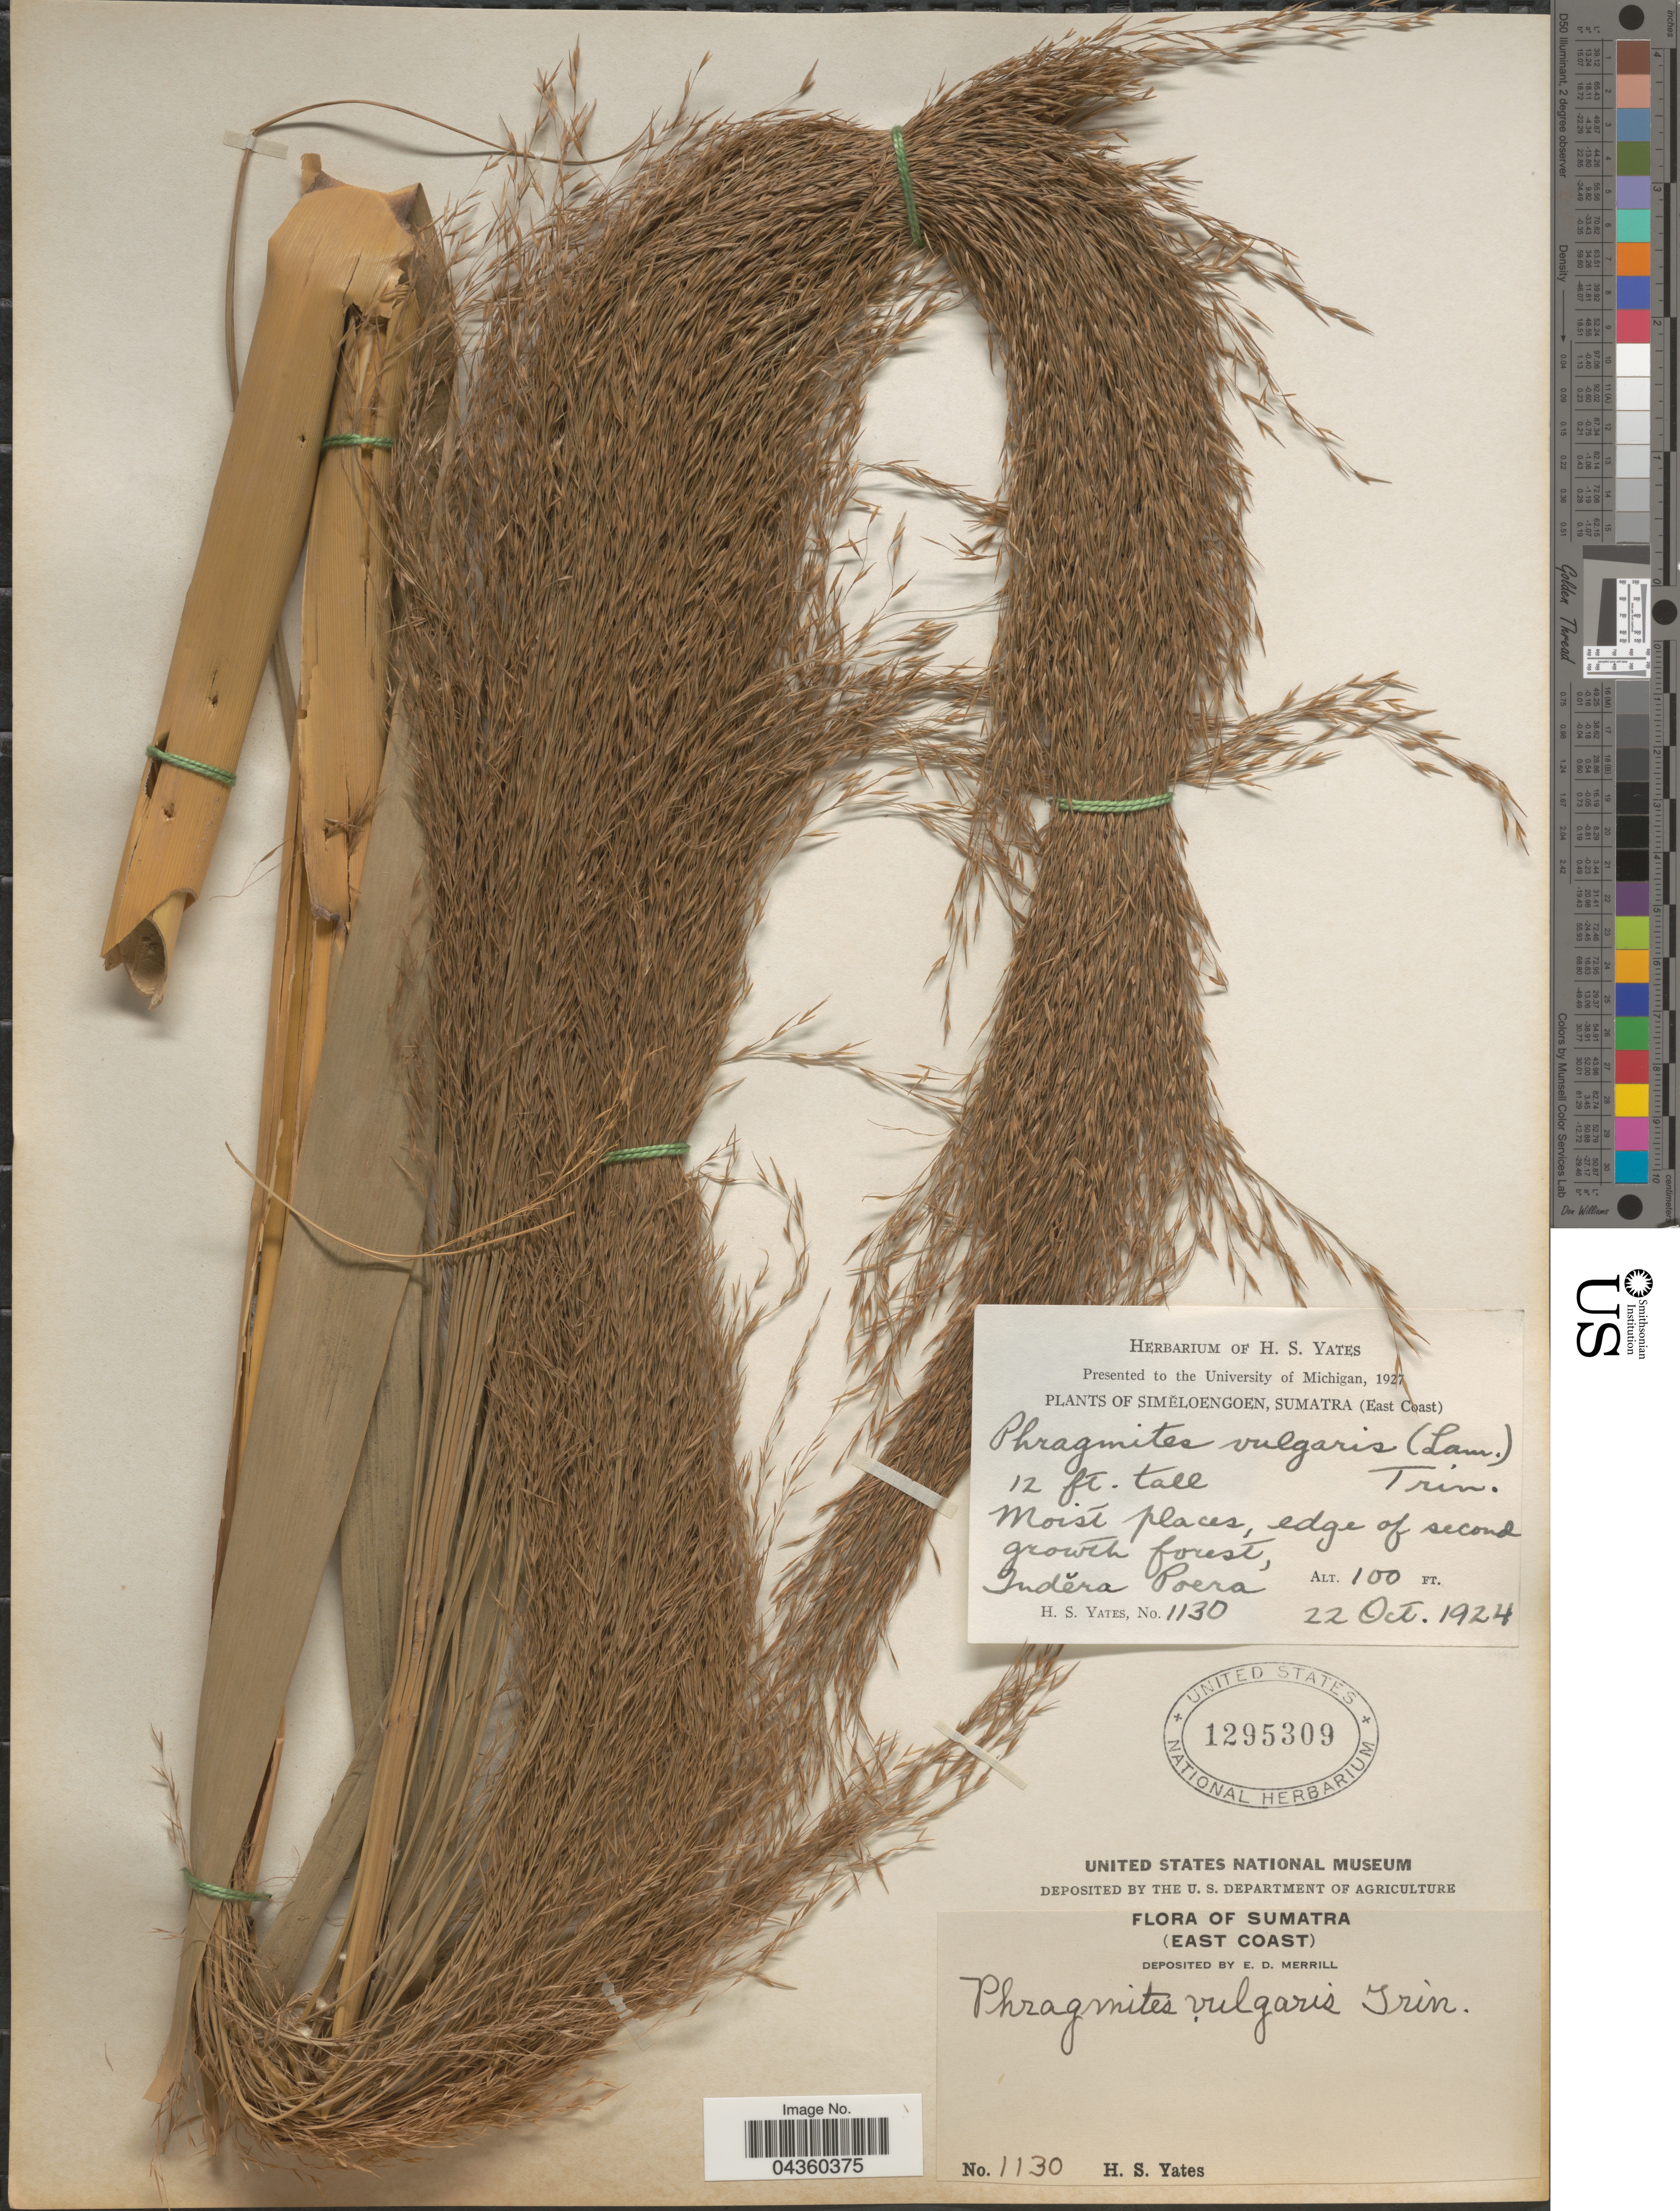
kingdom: Plantae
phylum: Tracheophyta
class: Liliopsida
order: Poales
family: Poaceae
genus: Phragmites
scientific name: Phragmites karka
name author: (Retz.) Trin. ex Steud.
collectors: H. S. Yates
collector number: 1130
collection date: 1924-10-22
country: Indonesia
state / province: Sumatra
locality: Siměloengoen, Sumatra (East Coast). Indĕra Poera.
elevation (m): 30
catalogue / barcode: US 1295309